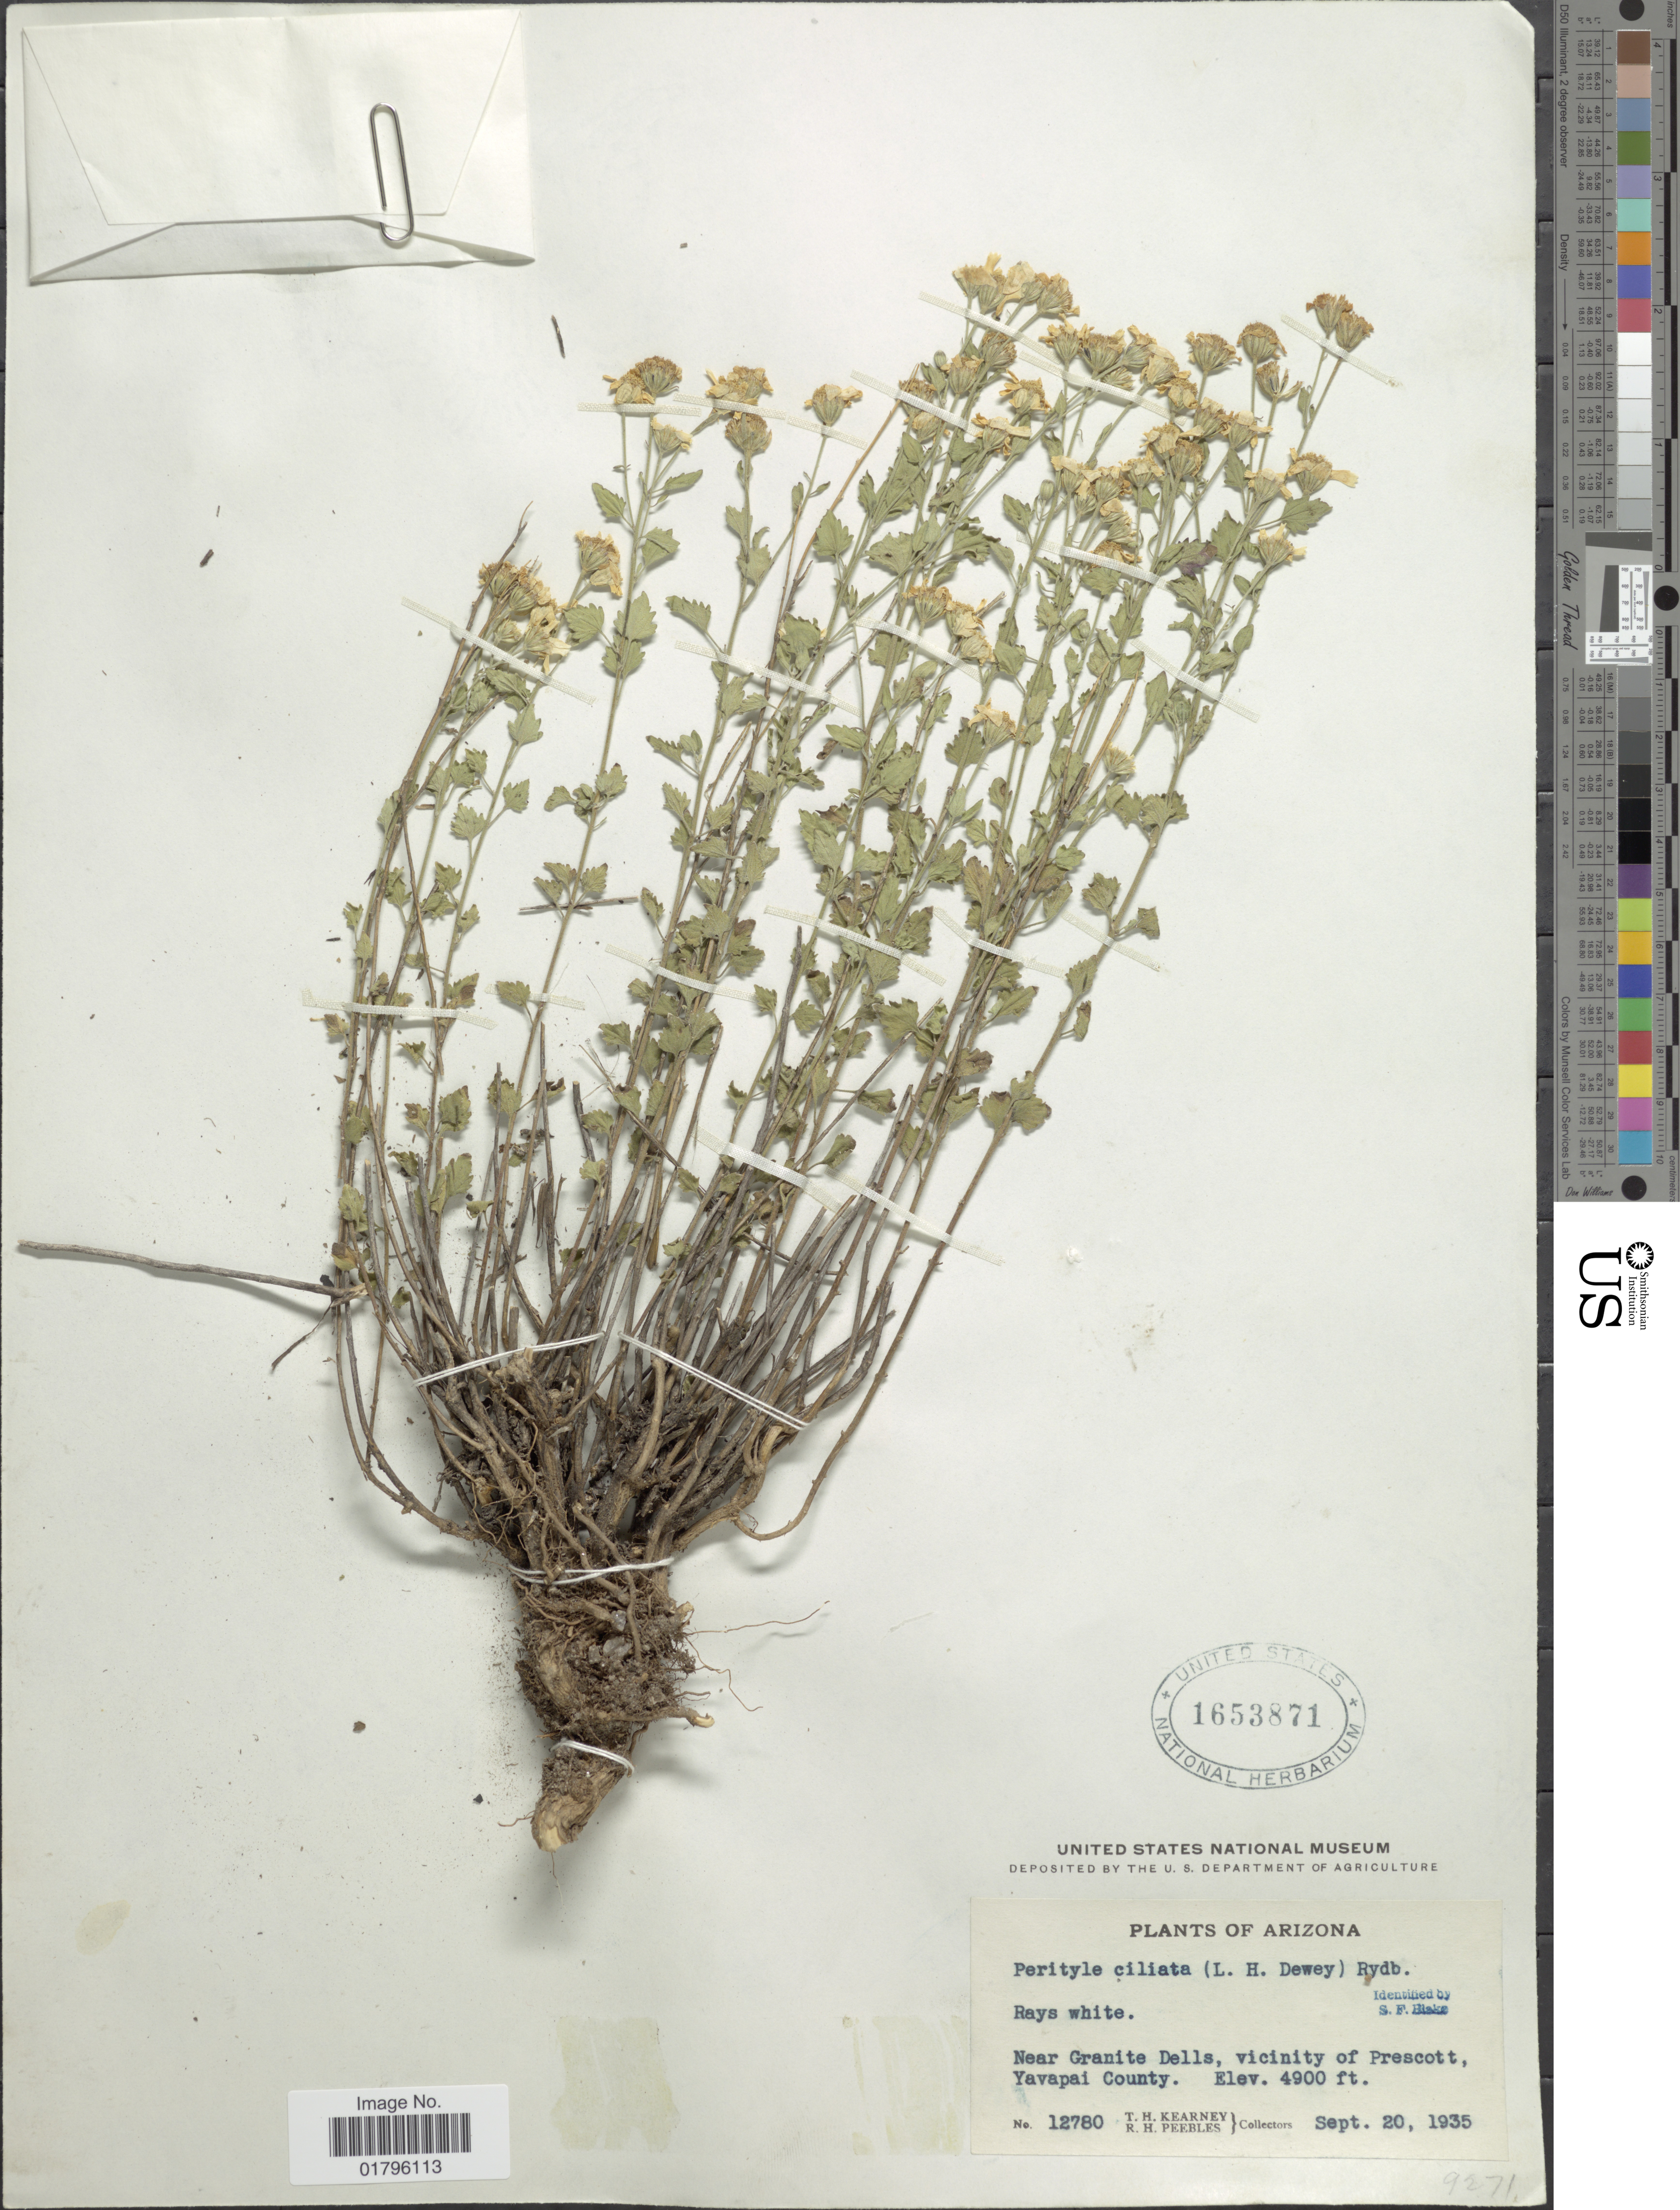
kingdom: Plantae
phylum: Tracheophyta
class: Magnoliopsida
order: Asterales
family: Asteraceae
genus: Perityle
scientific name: Perityle ciliata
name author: (L.H. Dewey) Rydb.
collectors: T. H. Kearney & R. H. Peebles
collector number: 12780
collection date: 1935-09-20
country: United States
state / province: Arizona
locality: Near Granite Dells, vicinity of Prescott, Yavapai County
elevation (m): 1494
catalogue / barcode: US 1653871